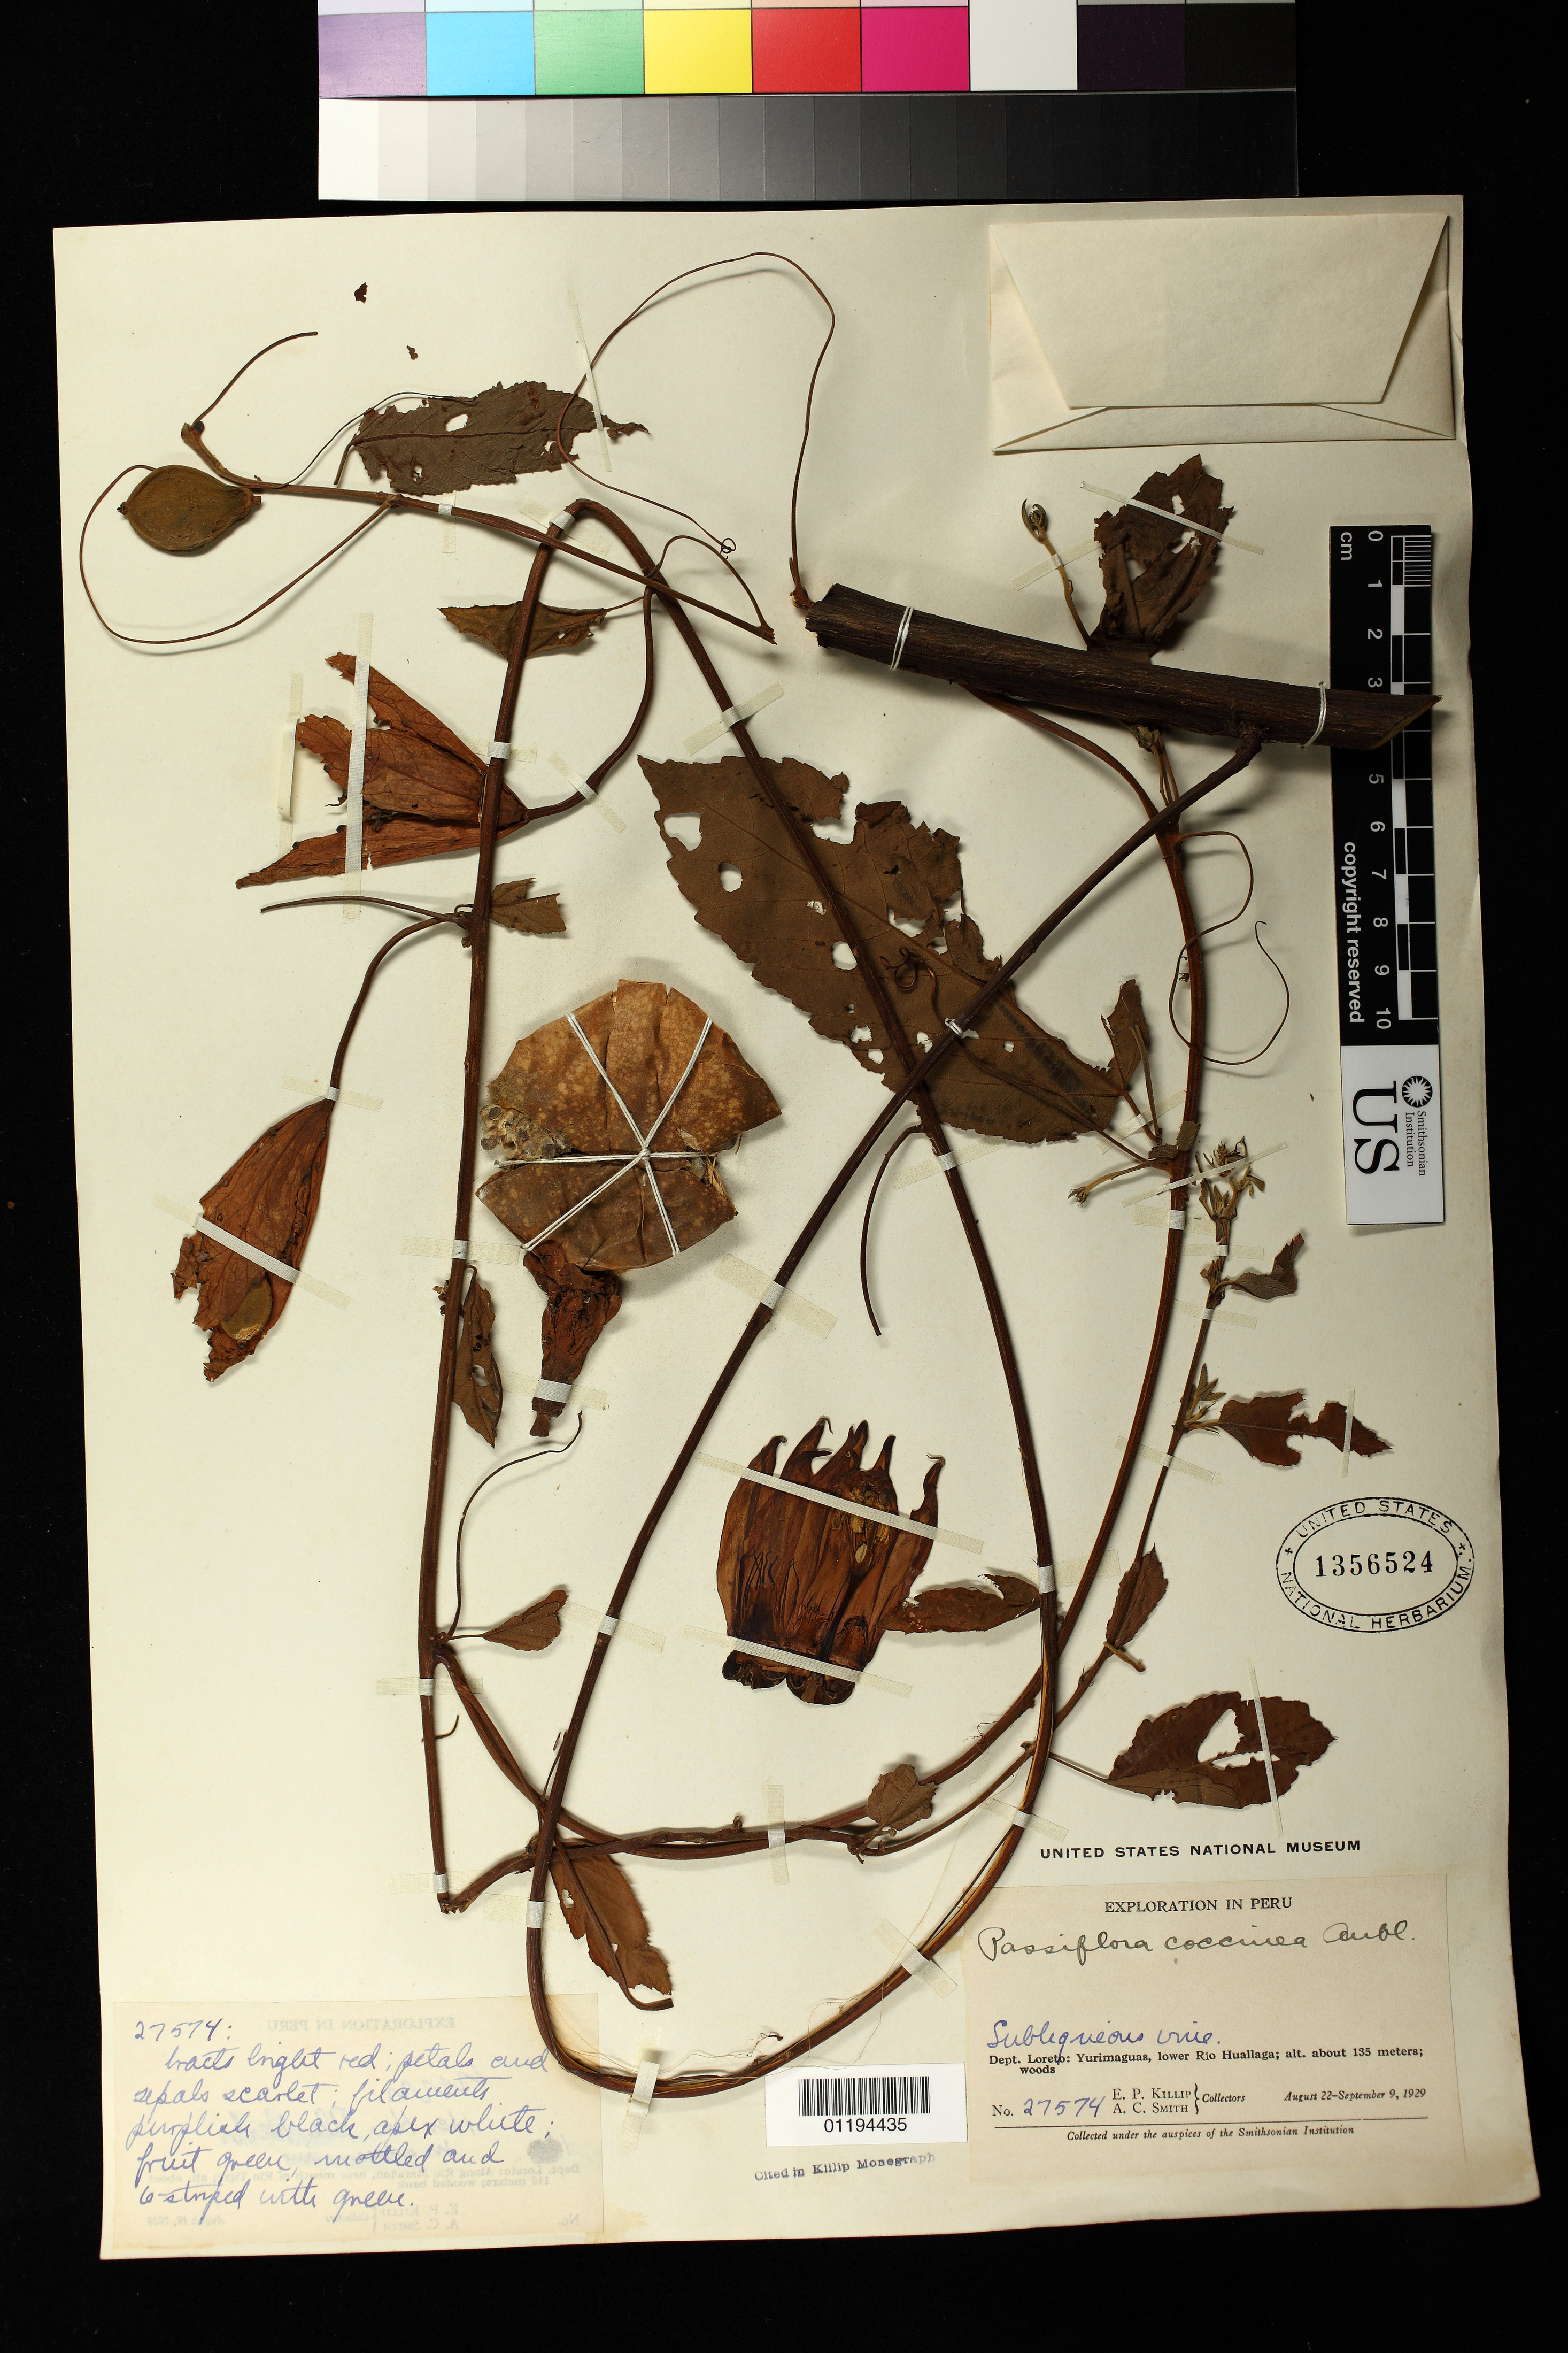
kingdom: Plantae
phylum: Tracheophyta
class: Magnoliopsida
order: Malpighiales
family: Passifloraceae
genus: Passiflora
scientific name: Passiflora coccinea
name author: Aubl.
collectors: E. P. Killip & A. C. Smith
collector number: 27574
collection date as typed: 22 Aug 1929 to 09 Sep 1929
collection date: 1929-08-22/1929-09-09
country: Peru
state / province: Loreto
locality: Yurimaguas, lower Río Huallaga;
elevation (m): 135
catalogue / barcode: US 1356524